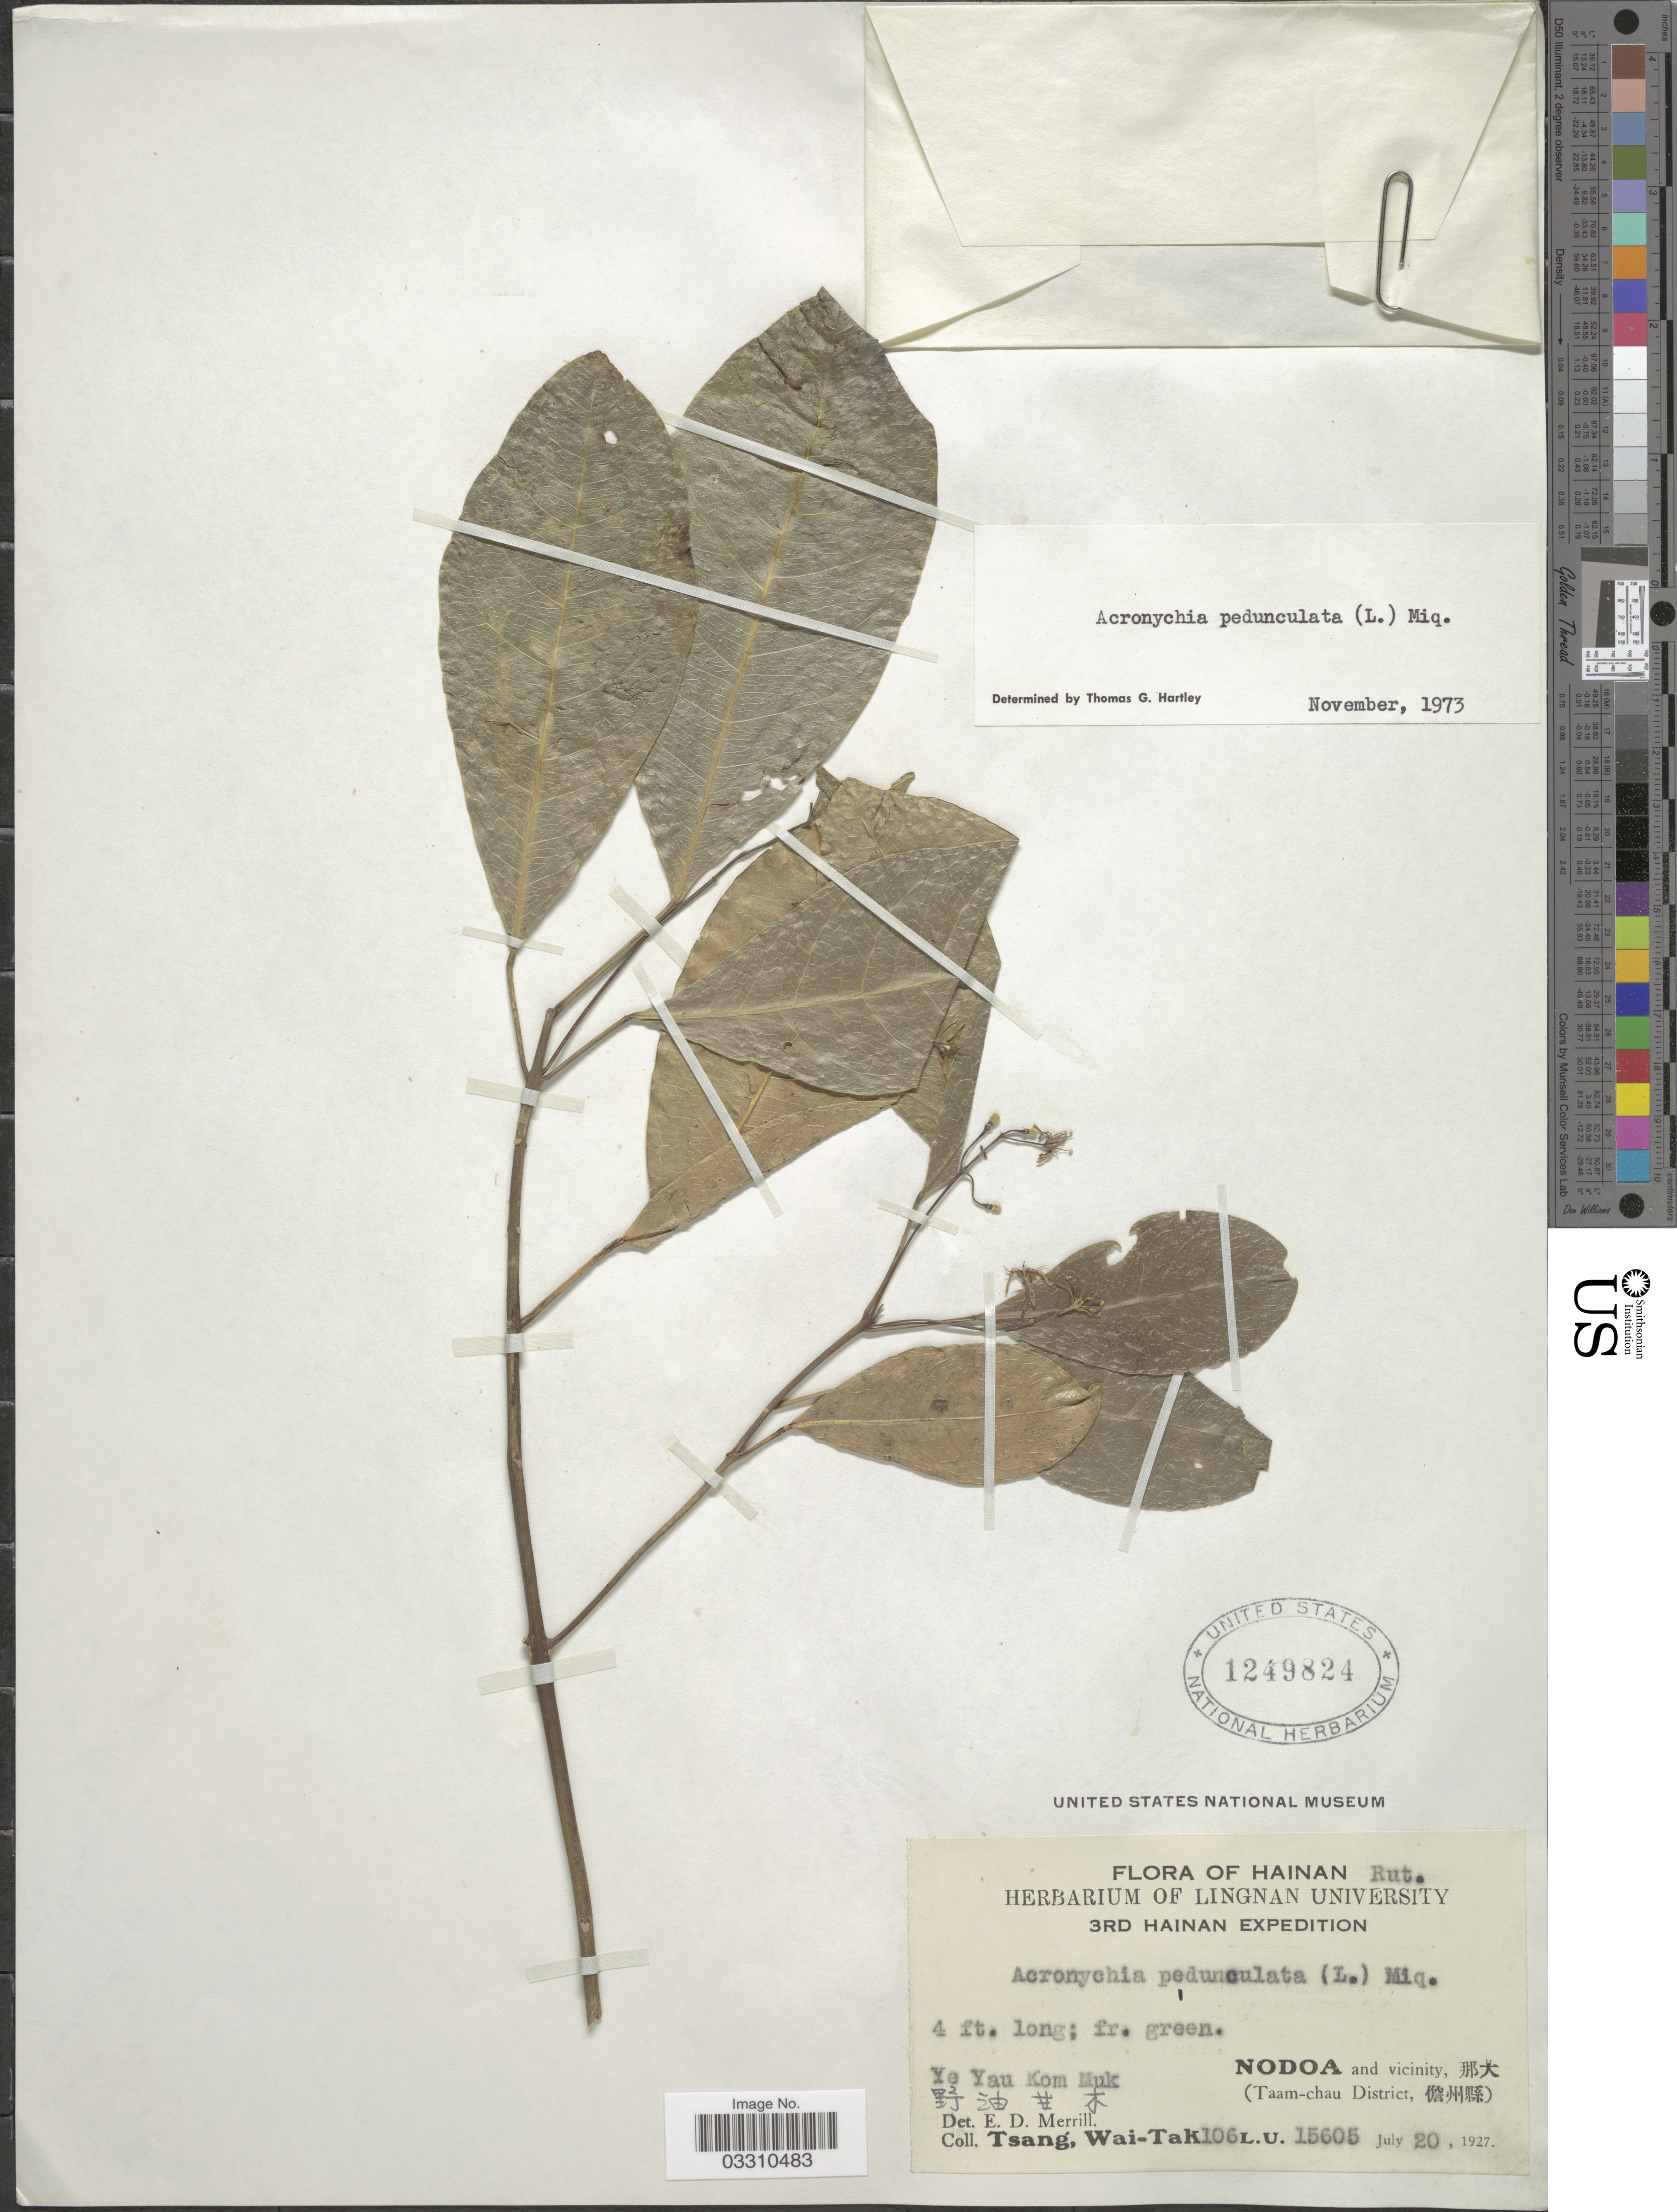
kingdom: Plantae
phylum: Tracheophyta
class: Magnoliopsida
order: Sapindales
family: Rutaceae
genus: Acronychia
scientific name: Acronychia pedunculata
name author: (L.) Miq.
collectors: W. T. Tsang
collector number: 106L.U.15605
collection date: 1927-07-20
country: China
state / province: Hainan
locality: Ye Yau Kom Muk, Nodoa and vicinity, X, (Taam-chau District, X).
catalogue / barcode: US 1249824